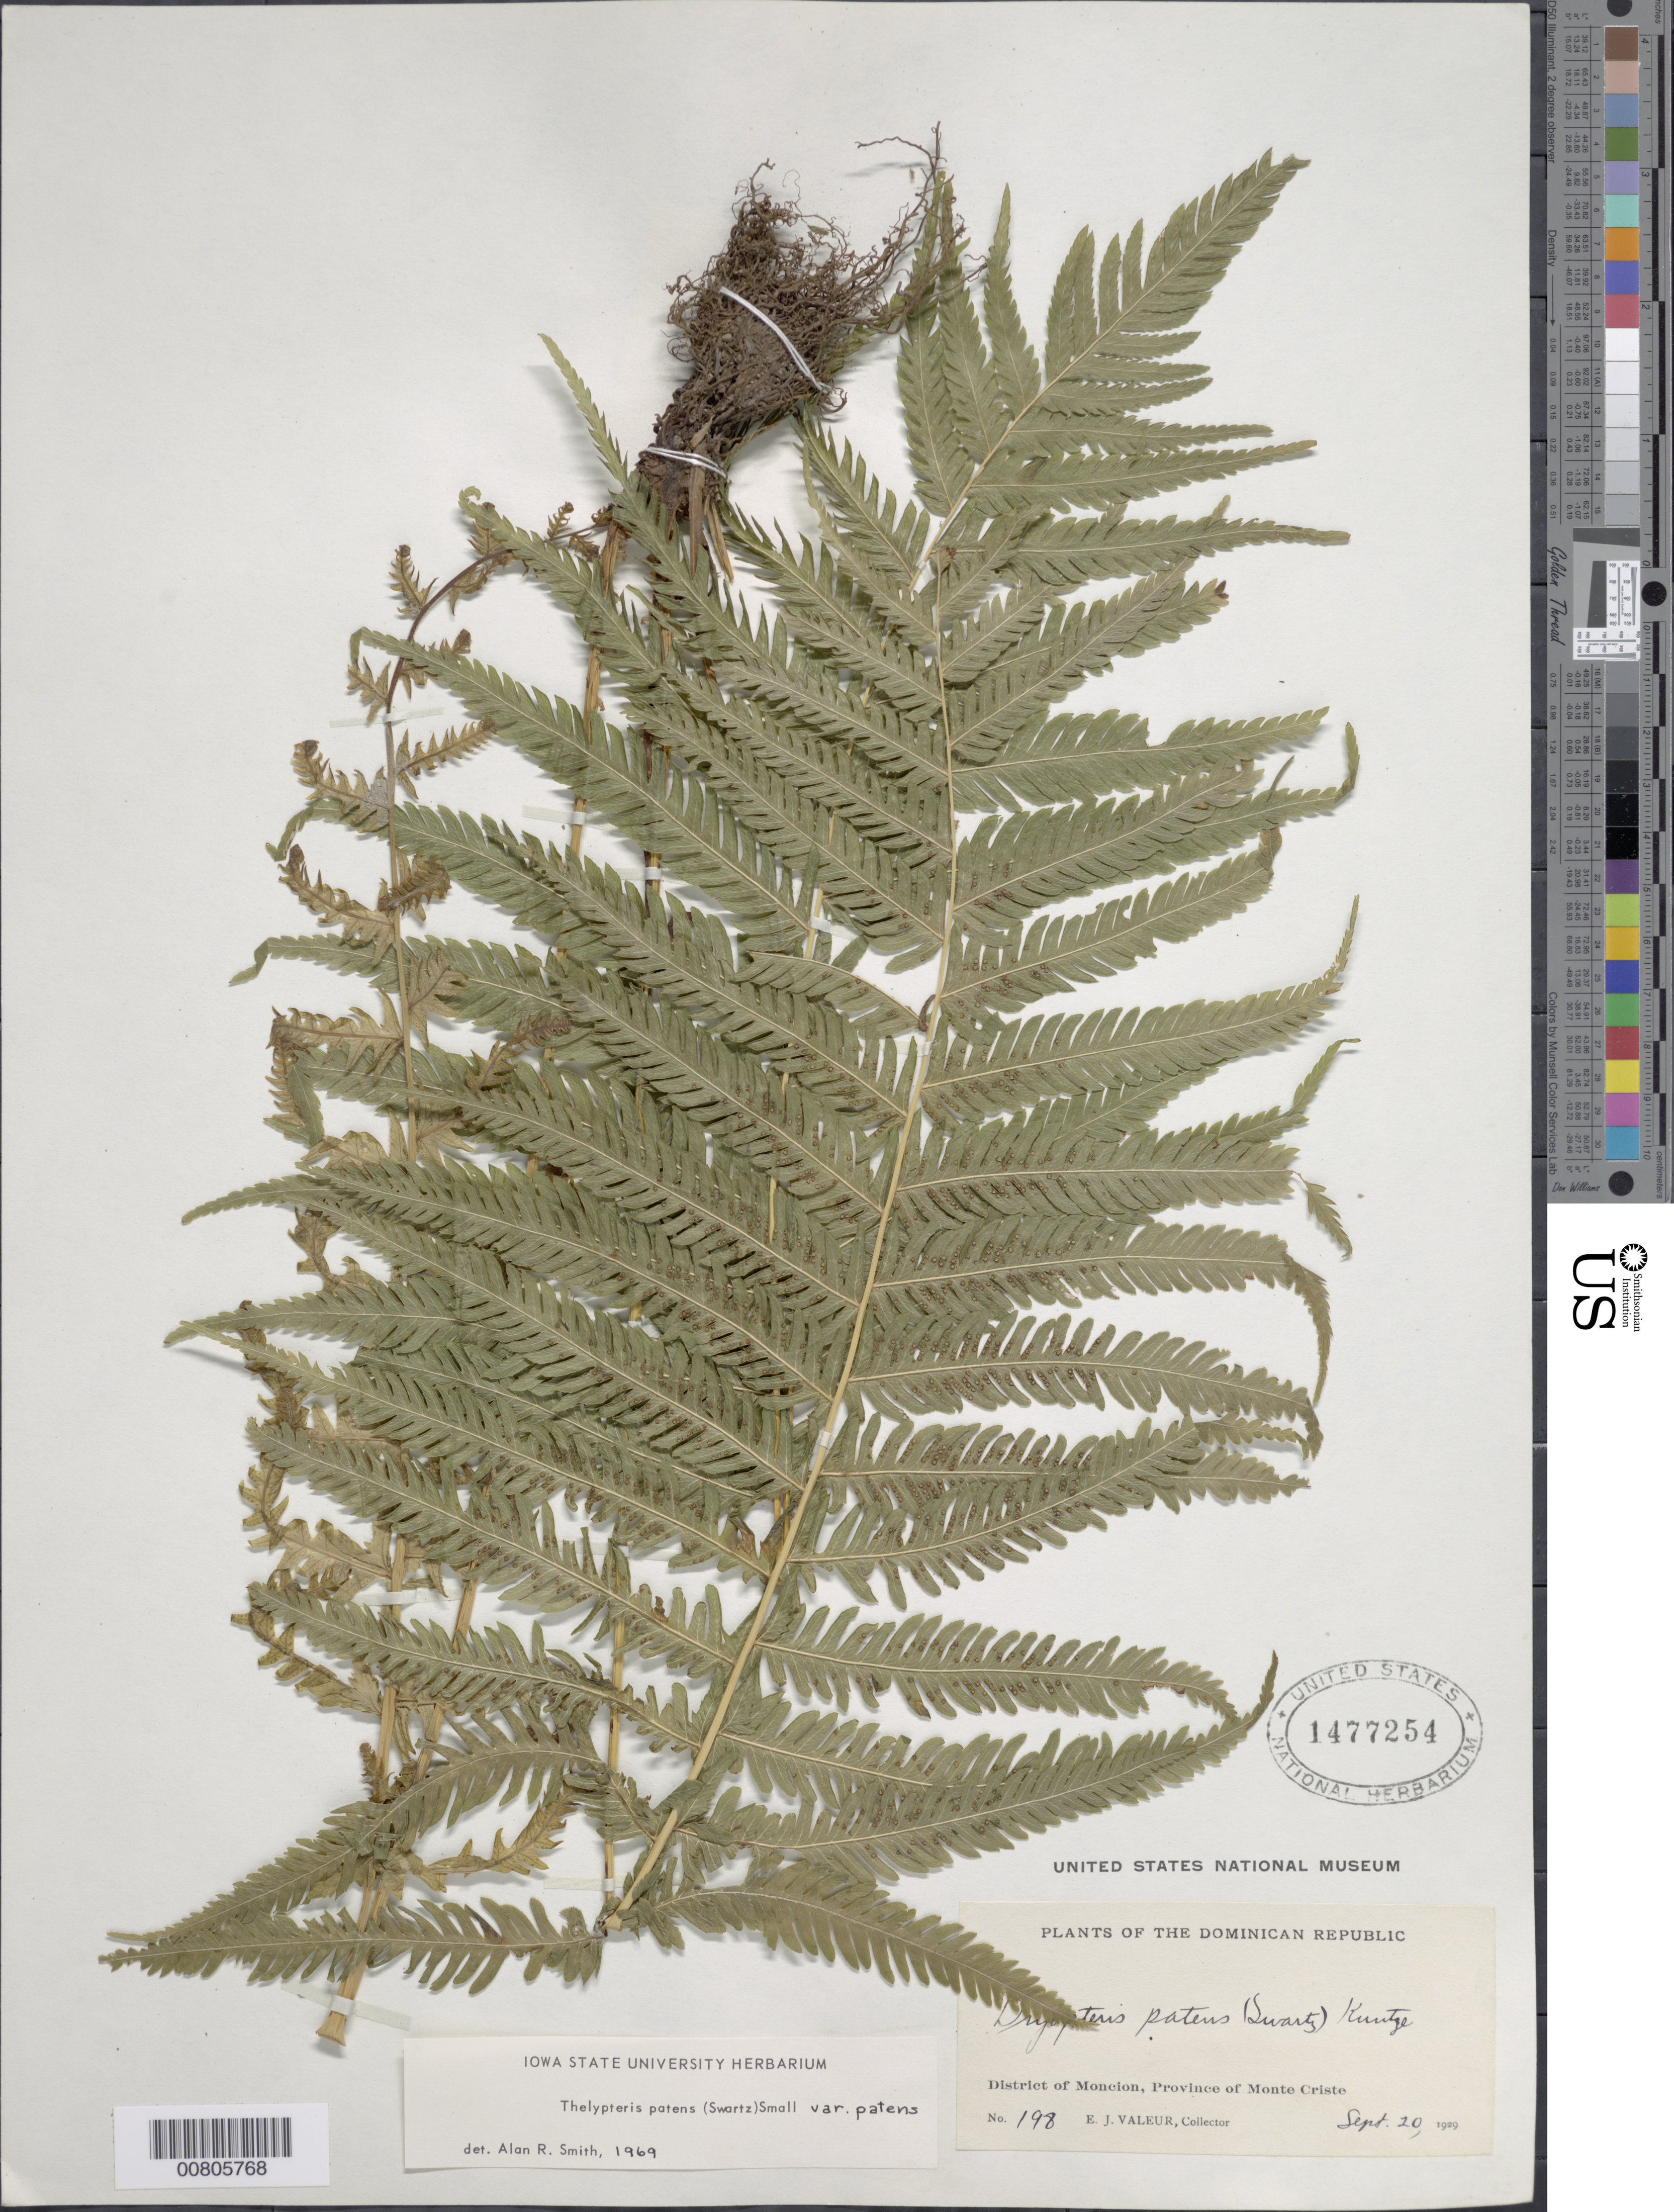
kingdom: Plantae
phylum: Tracheophyta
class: Polypodiopsida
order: Polypodiales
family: Thelypteridaceae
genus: Christella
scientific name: Christella patens var. patens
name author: (Sw.) Holttum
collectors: E. Valeur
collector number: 198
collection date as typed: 20 Sep 1929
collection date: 1929-09-20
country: Dominican Republic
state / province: Monte Cristi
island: Hispaniola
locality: Dist. Moncion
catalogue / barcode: US 1477254